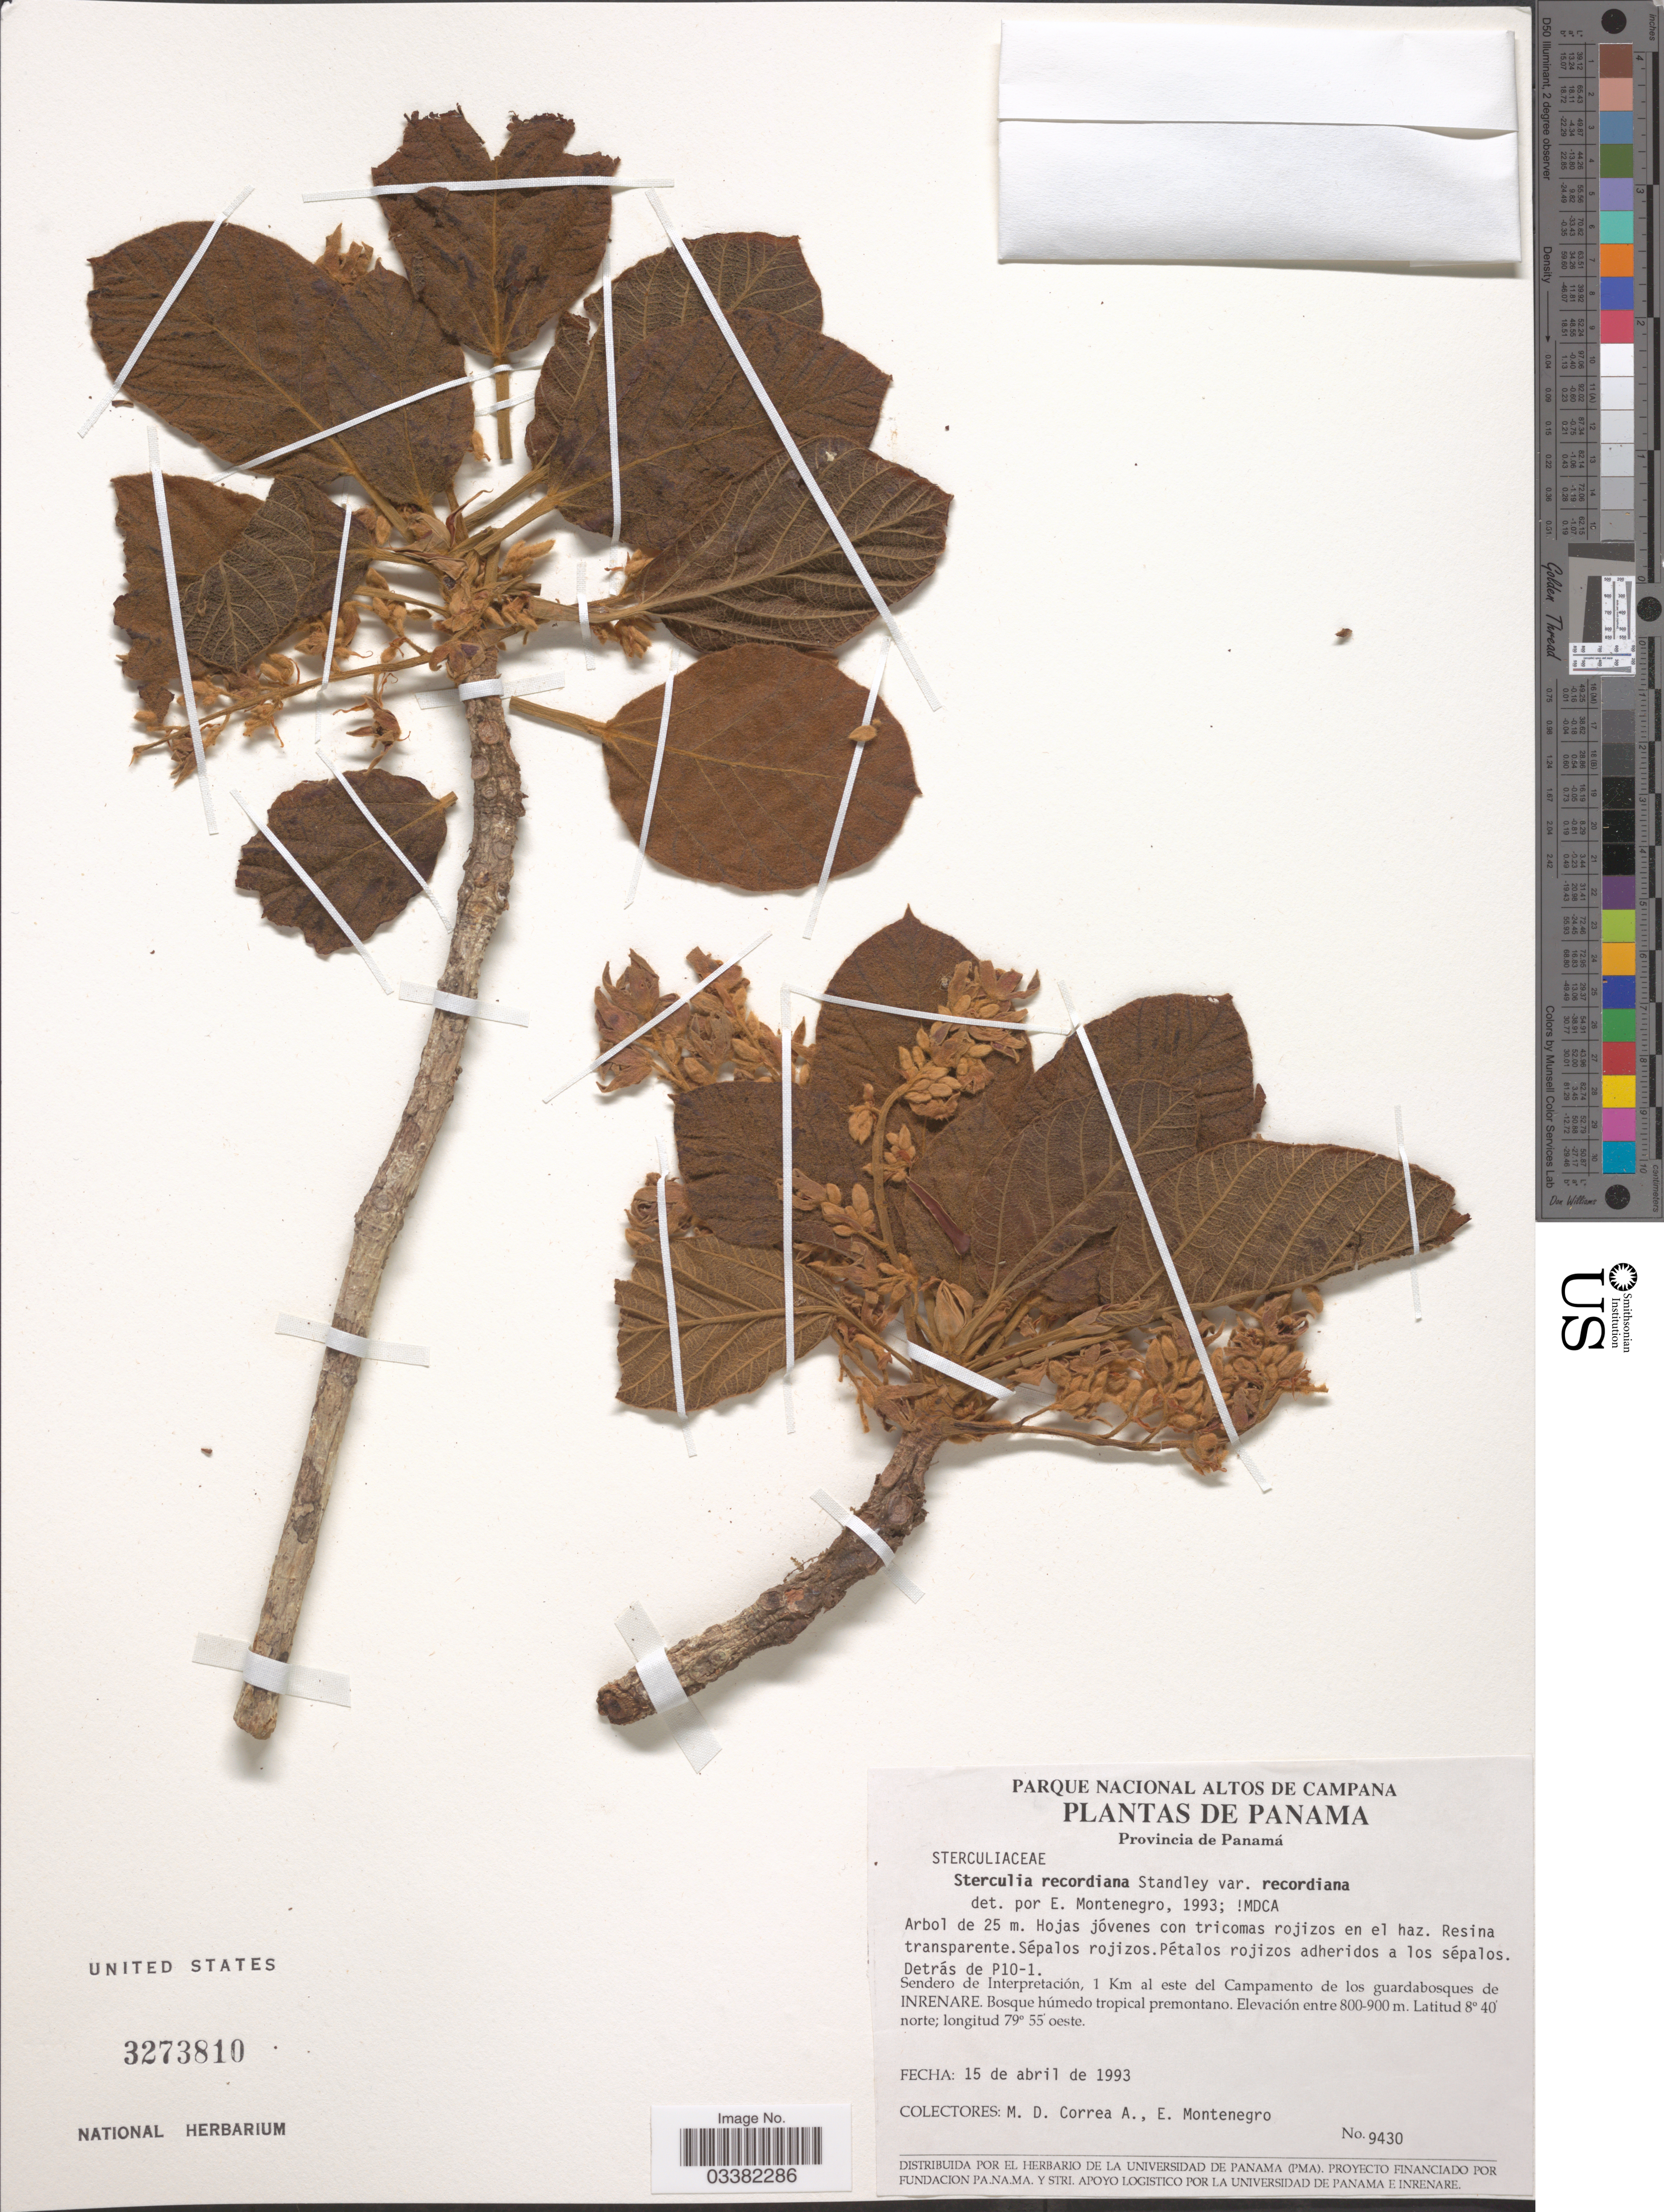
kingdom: Plantae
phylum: Tracheophyta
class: Magnoliopsida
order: Malvales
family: Malvaceae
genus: Sterculia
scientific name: Sterculia recordiana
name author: Standl.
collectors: M. D. Corrêa-A. & E. Montenegro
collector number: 9430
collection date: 1993-04-15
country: Panama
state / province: Panamá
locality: Sendero de Interpretación, 1 Km al este del Campamento de los guardabosques de Inrenare.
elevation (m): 800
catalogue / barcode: US 3273810